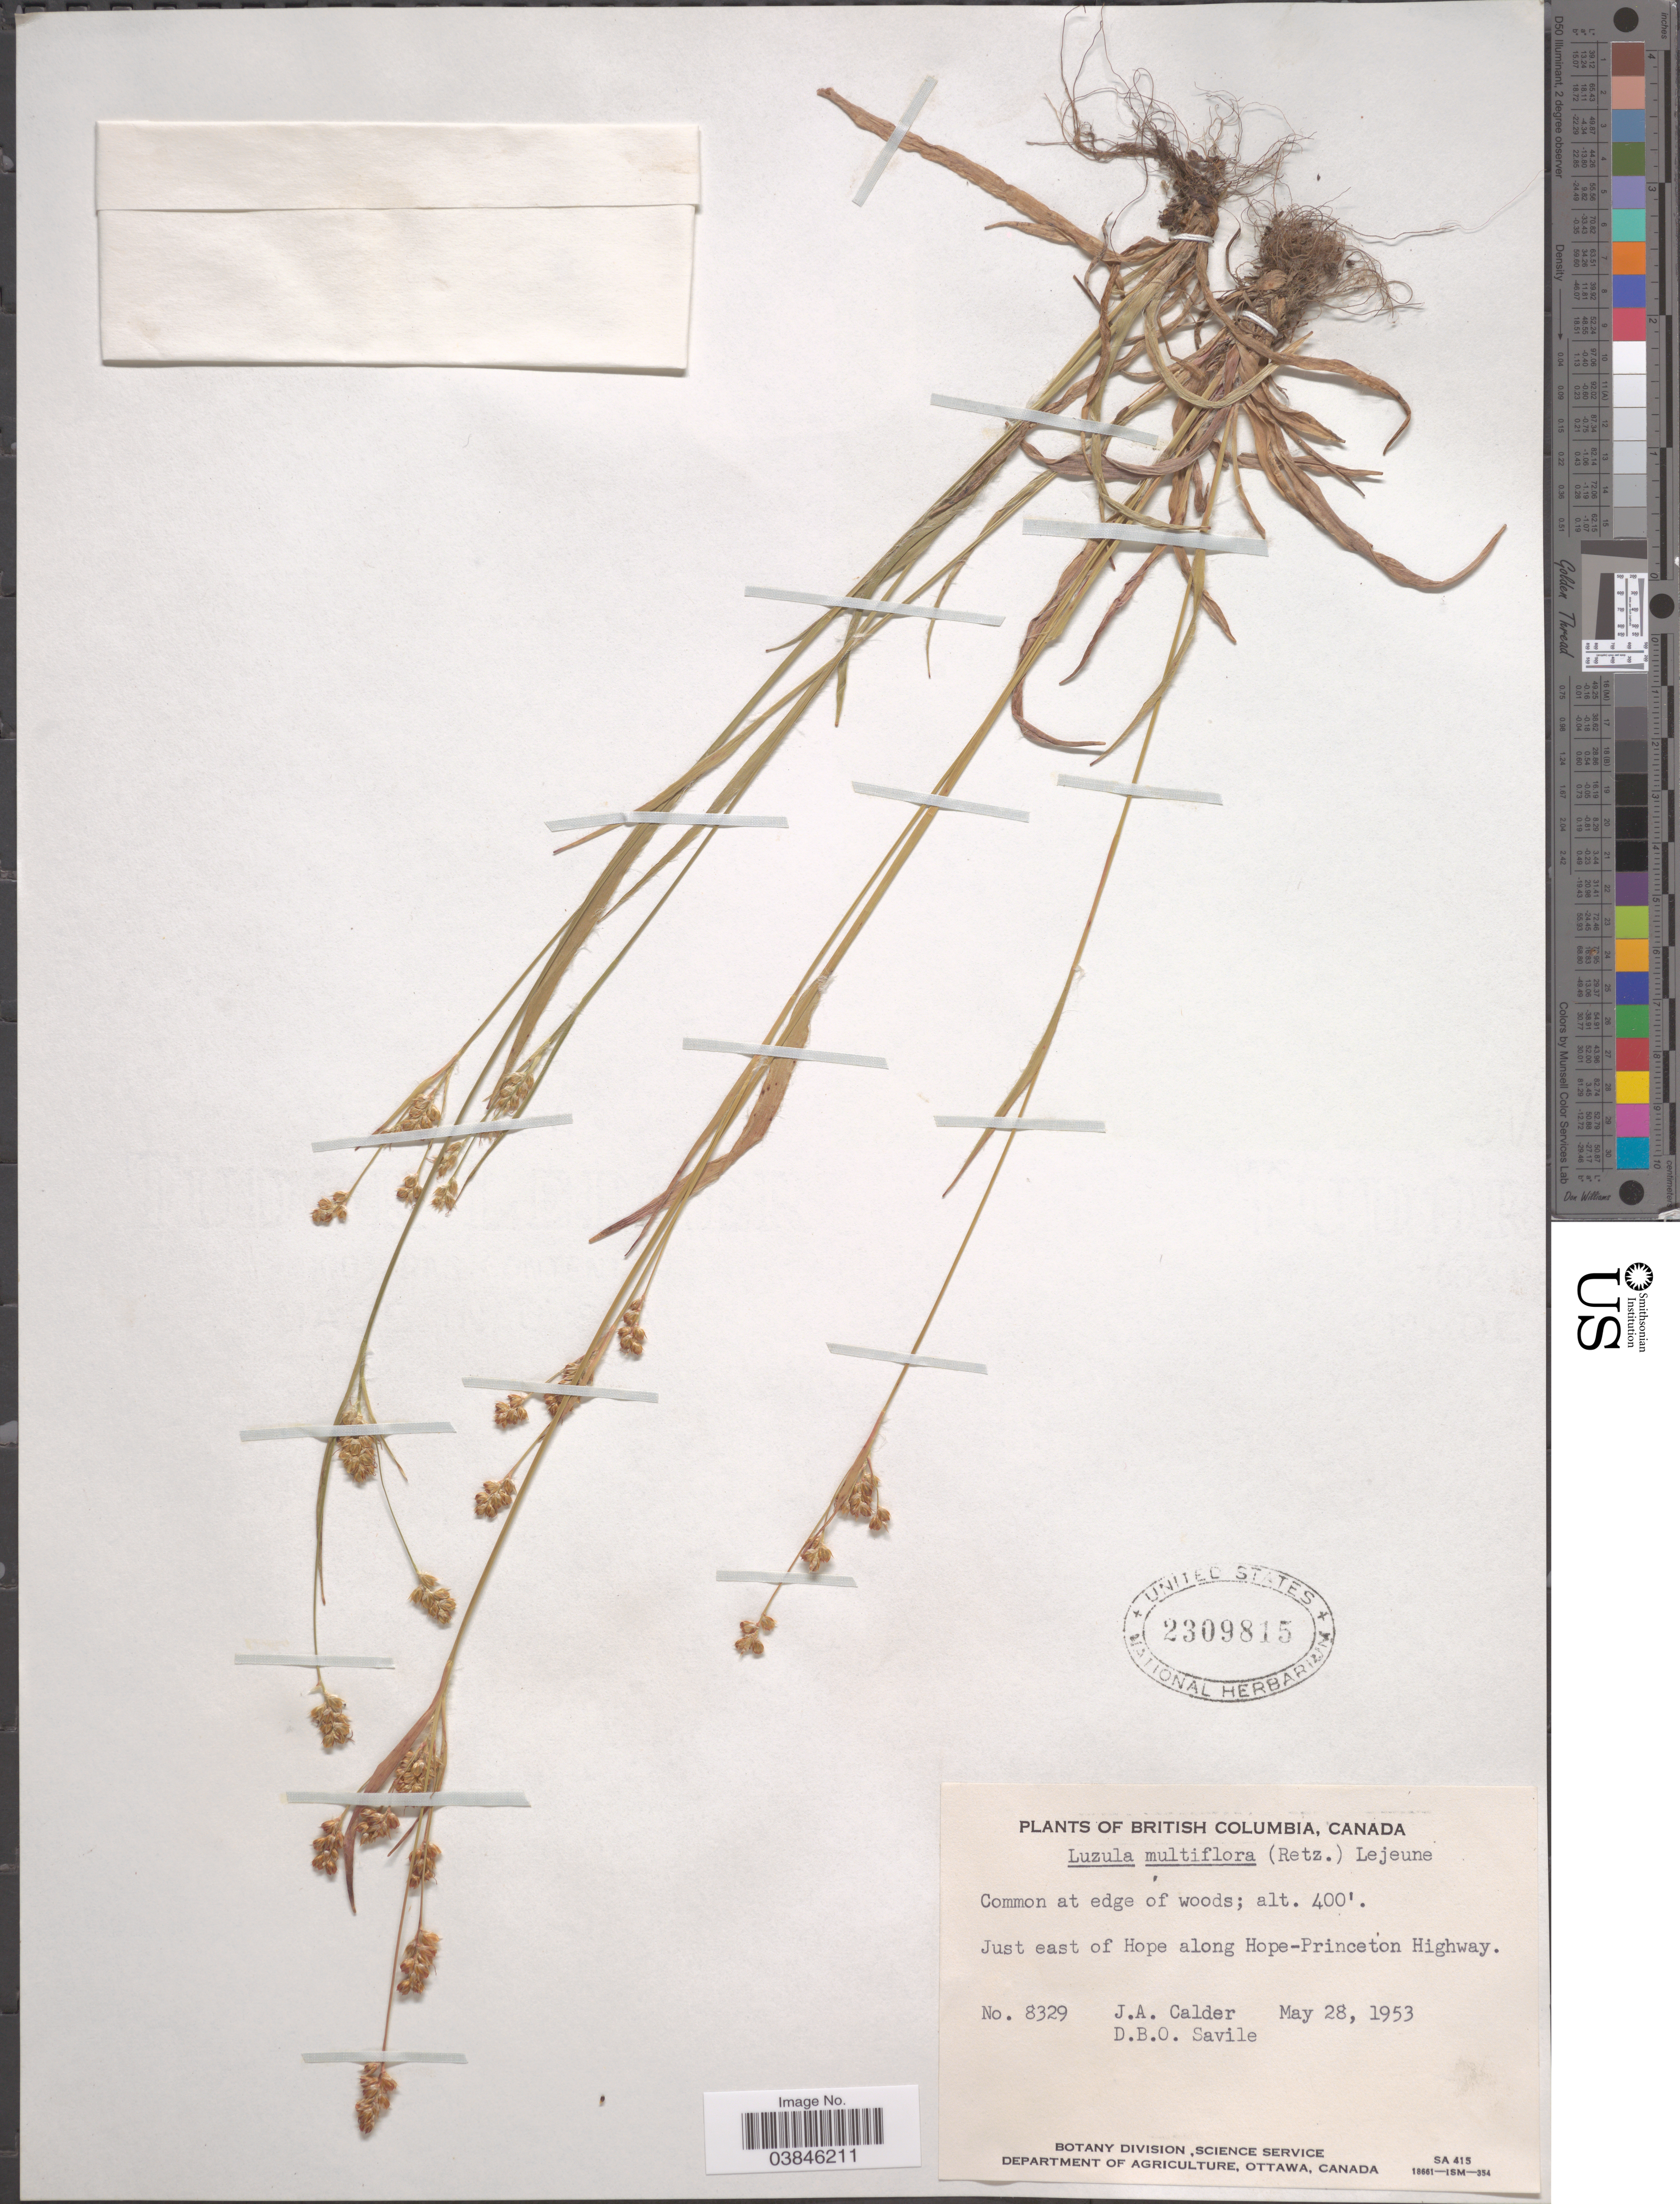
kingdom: Plantae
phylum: Tracheophyta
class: Liliopsida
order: Poales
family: Juncaceae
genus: Luzula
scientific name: Luzula multiflora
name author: (Ehrh.) Lej.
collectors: J. A. Calder & D. Savile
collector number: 8329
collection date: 1953-05-28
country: Canada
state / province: British Columbia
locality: Just east of Hope along Hope-Princeton Highway.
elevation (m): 122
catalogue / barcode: US 2309815